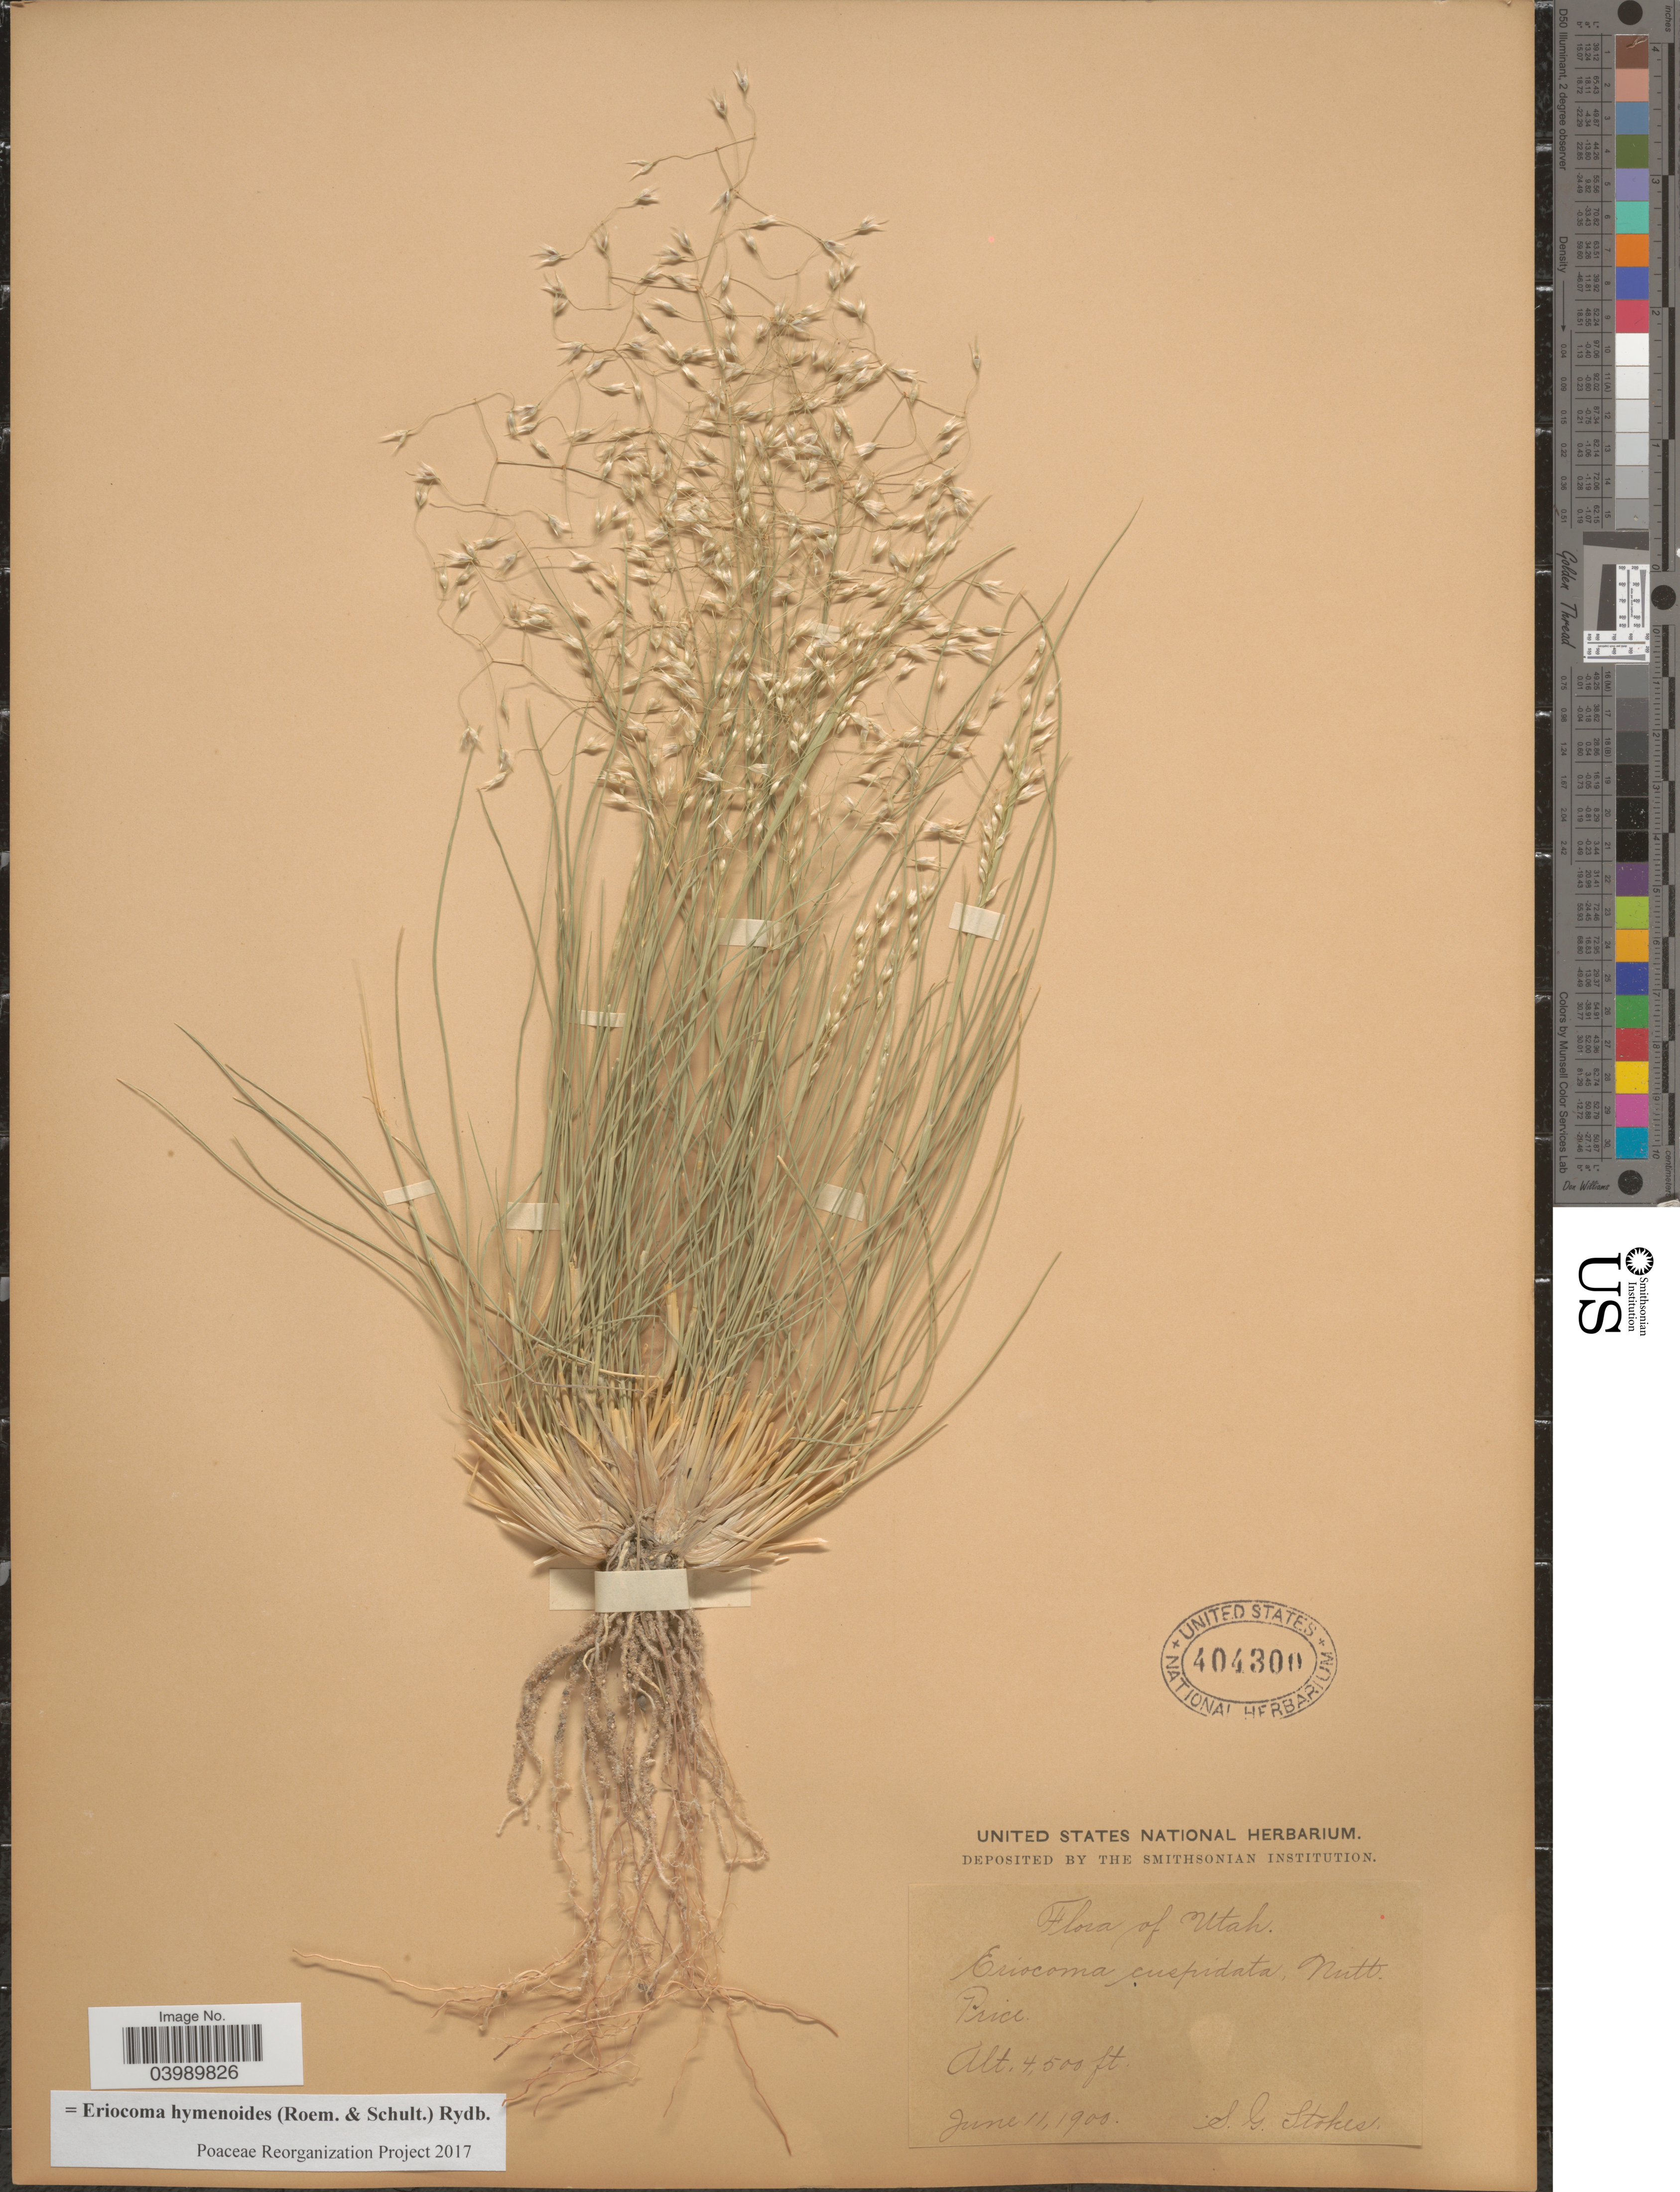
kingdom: Plantae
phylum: Tracheophyta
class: Liliopsida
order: Poales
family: Poaceae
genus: Eriocoma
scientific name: Eriocoma hymenoides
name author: (Roem. & Schult.) Rydb.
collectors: S. G. Stokes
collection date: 1900-06-11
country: United States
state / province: Utah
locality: Price.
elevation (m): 1372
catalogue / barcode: US 404300